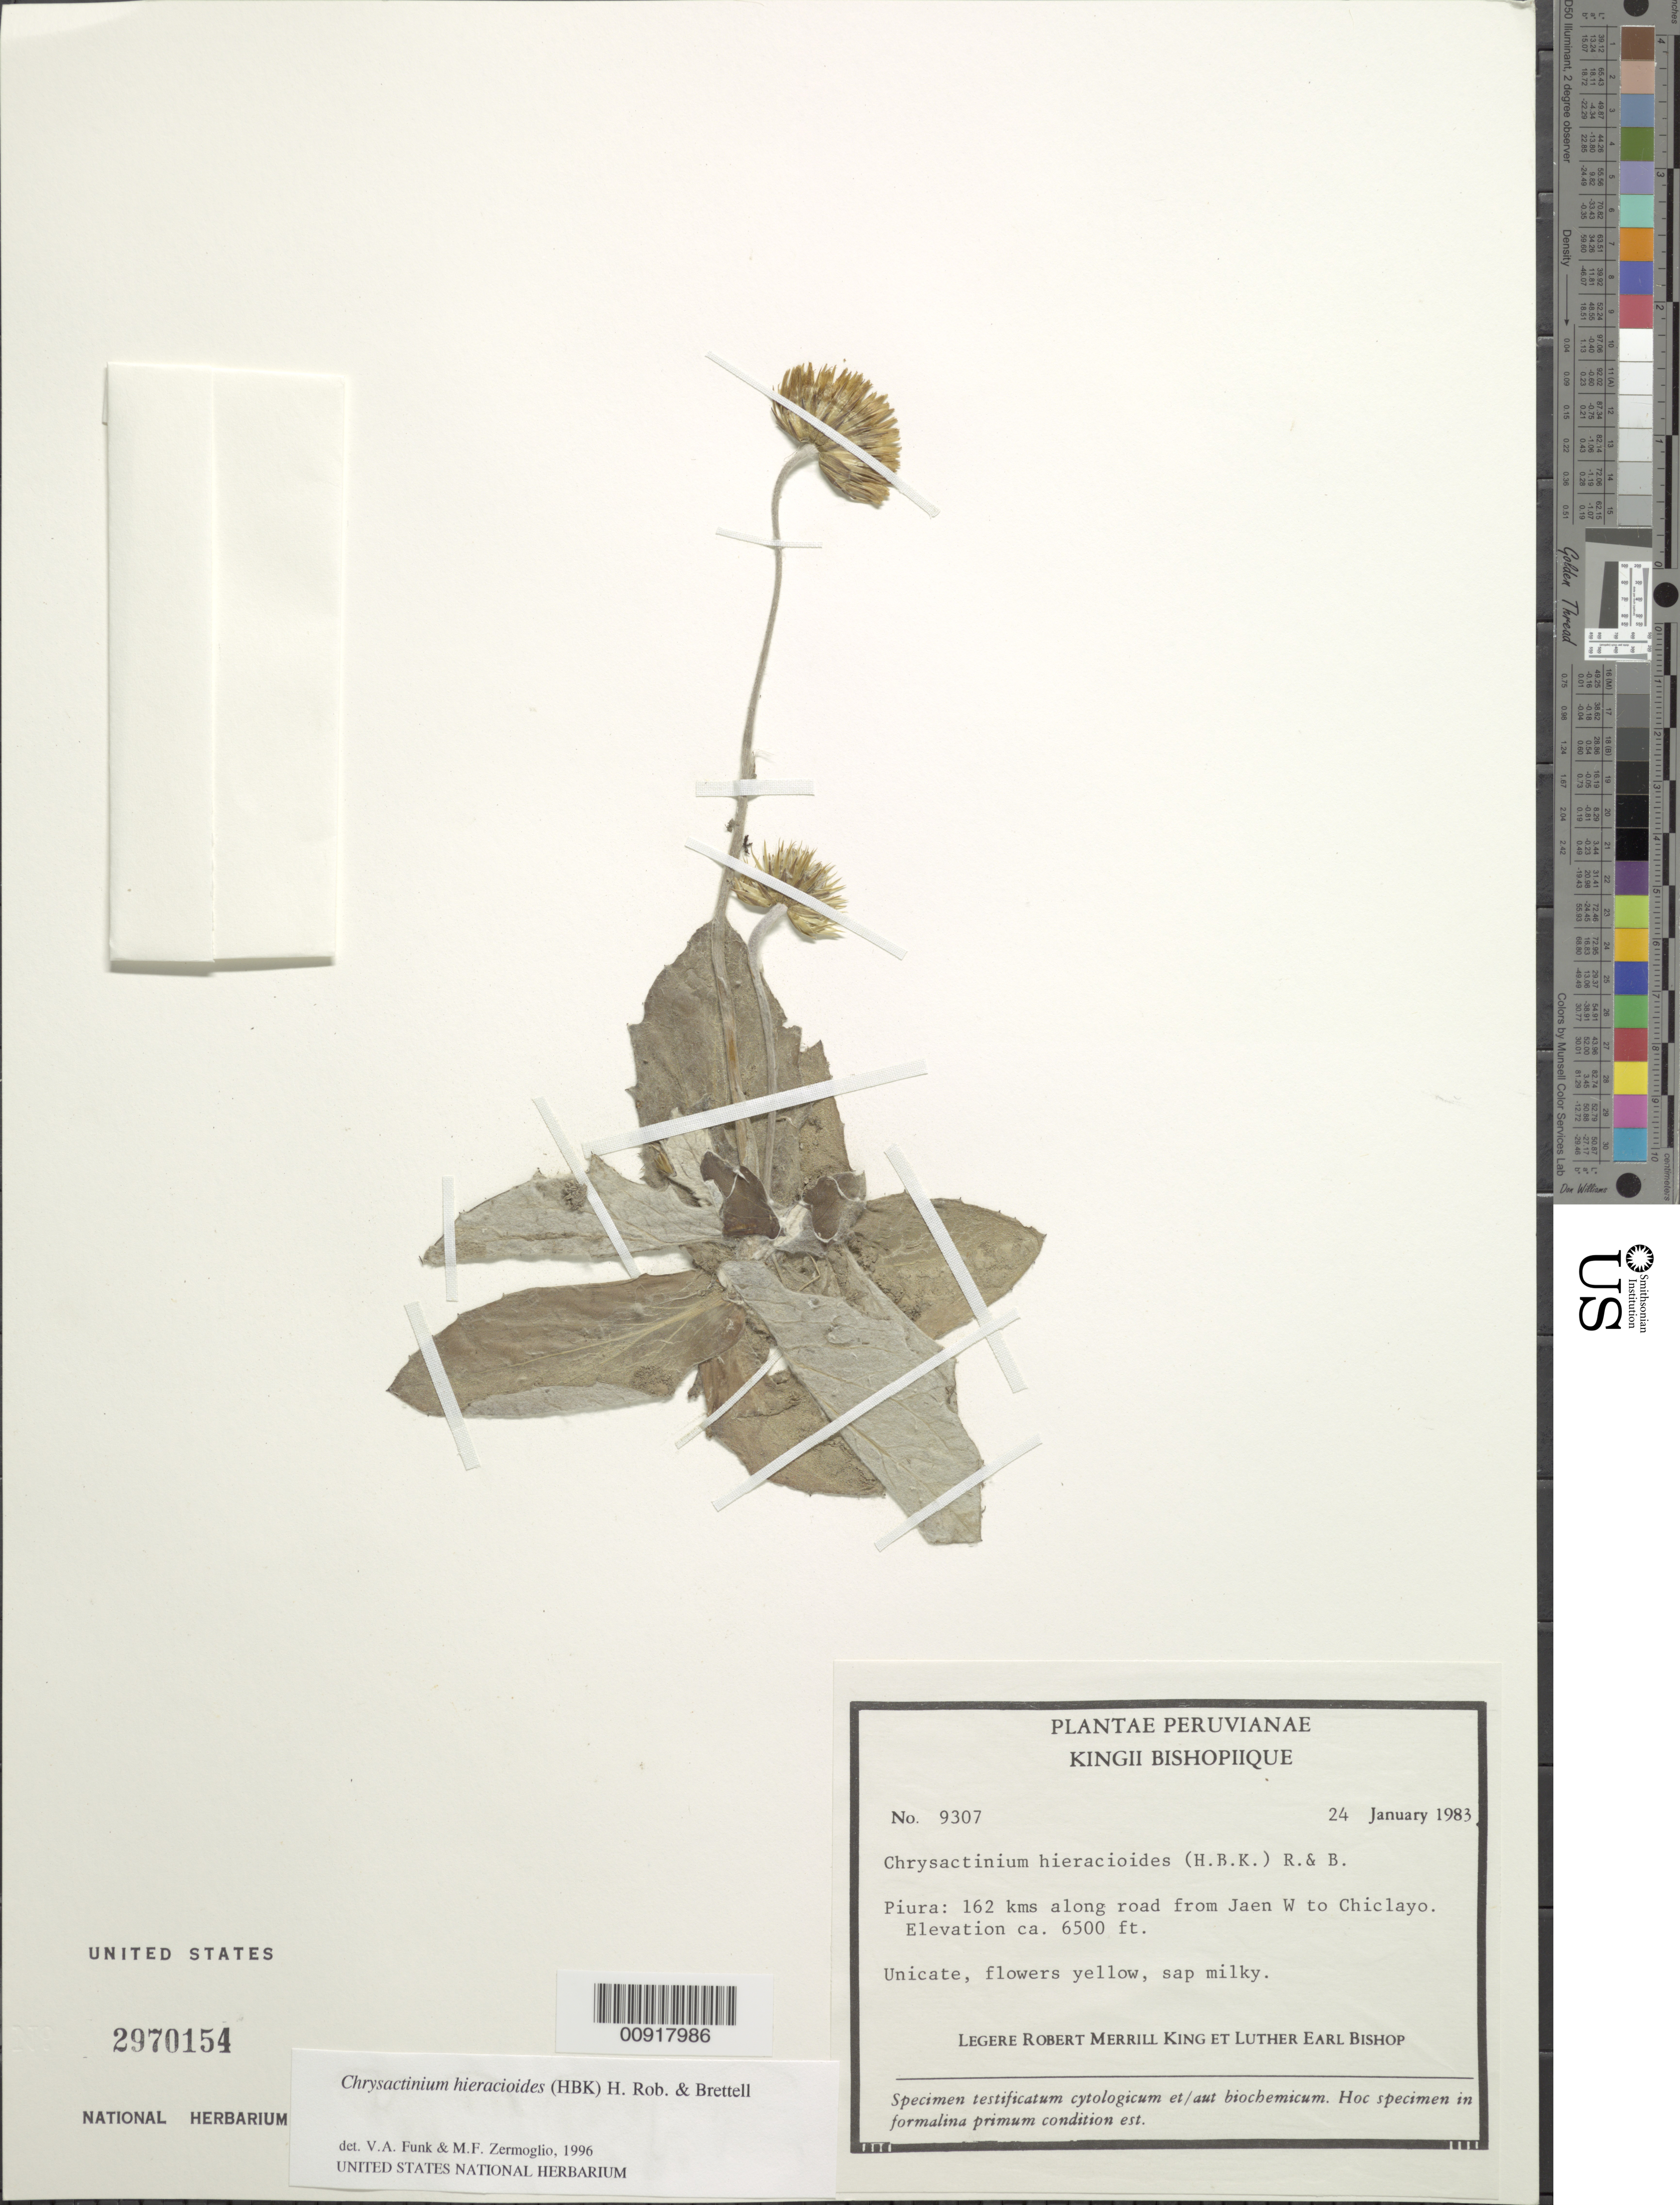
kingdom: Plantae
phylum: Tracheophyta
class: Magnoliopsida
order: Asterales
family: Asteraceae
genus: Chrysactinium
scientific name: Chrysactinium hieracioides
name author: (Kunth) H. Rob. & Brettell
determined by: Funk, V. A.; Zermoglio, M. F.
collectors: R. M. King & L. E. Bishop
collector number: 9307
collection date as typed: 24 January 1983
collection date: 1983-01-24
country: Peru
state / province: Piura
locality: Piura: 162 km along road from Jaen to Chiclayo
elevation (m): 1700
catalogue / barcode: US 2970154